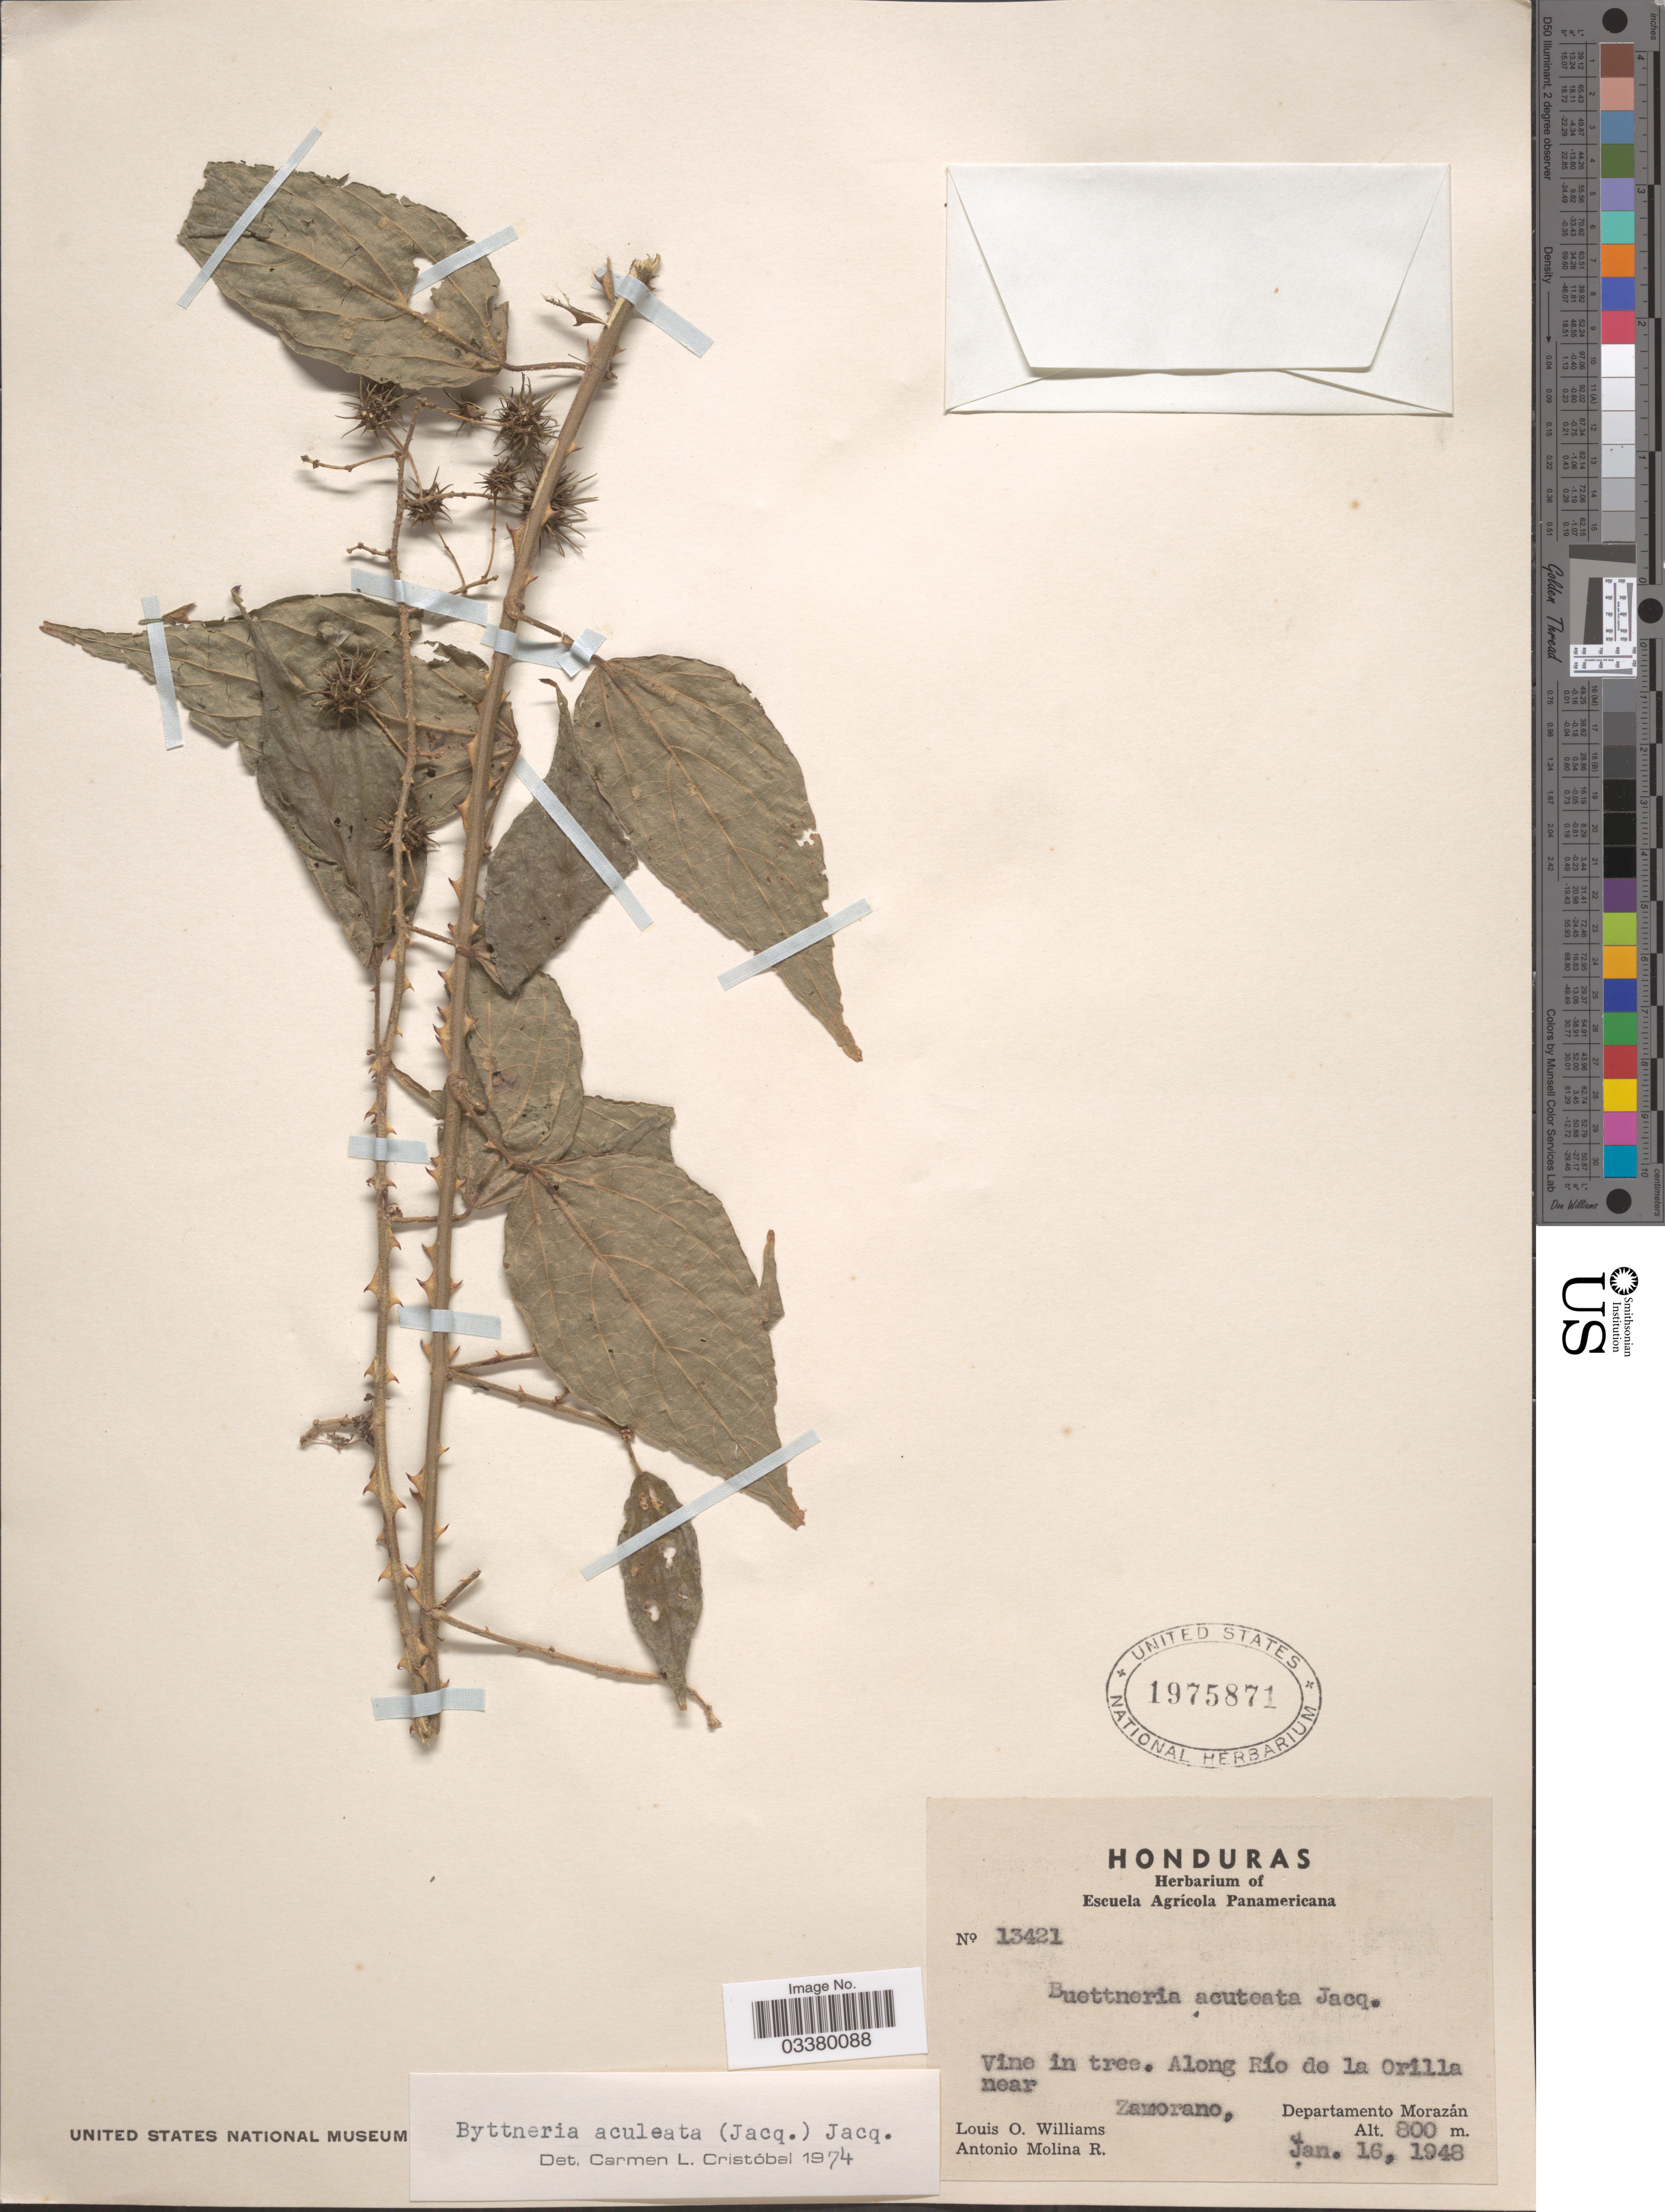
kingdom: Plantae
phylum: Tracheophyta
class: Magnoliopsida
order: Malvales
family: Malvaceae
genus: Byttneria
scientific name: Byttneria aculeata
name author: (Jacq.) Jacq.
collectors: L. O. Williams & A. Molina R.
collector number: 13421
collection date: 1948-01-16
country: Honduras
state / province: Fco. Morazán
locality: Along Río de la Orilla near Zamorano, Departamento Morazán.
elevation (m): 800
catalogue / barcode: US 1975871